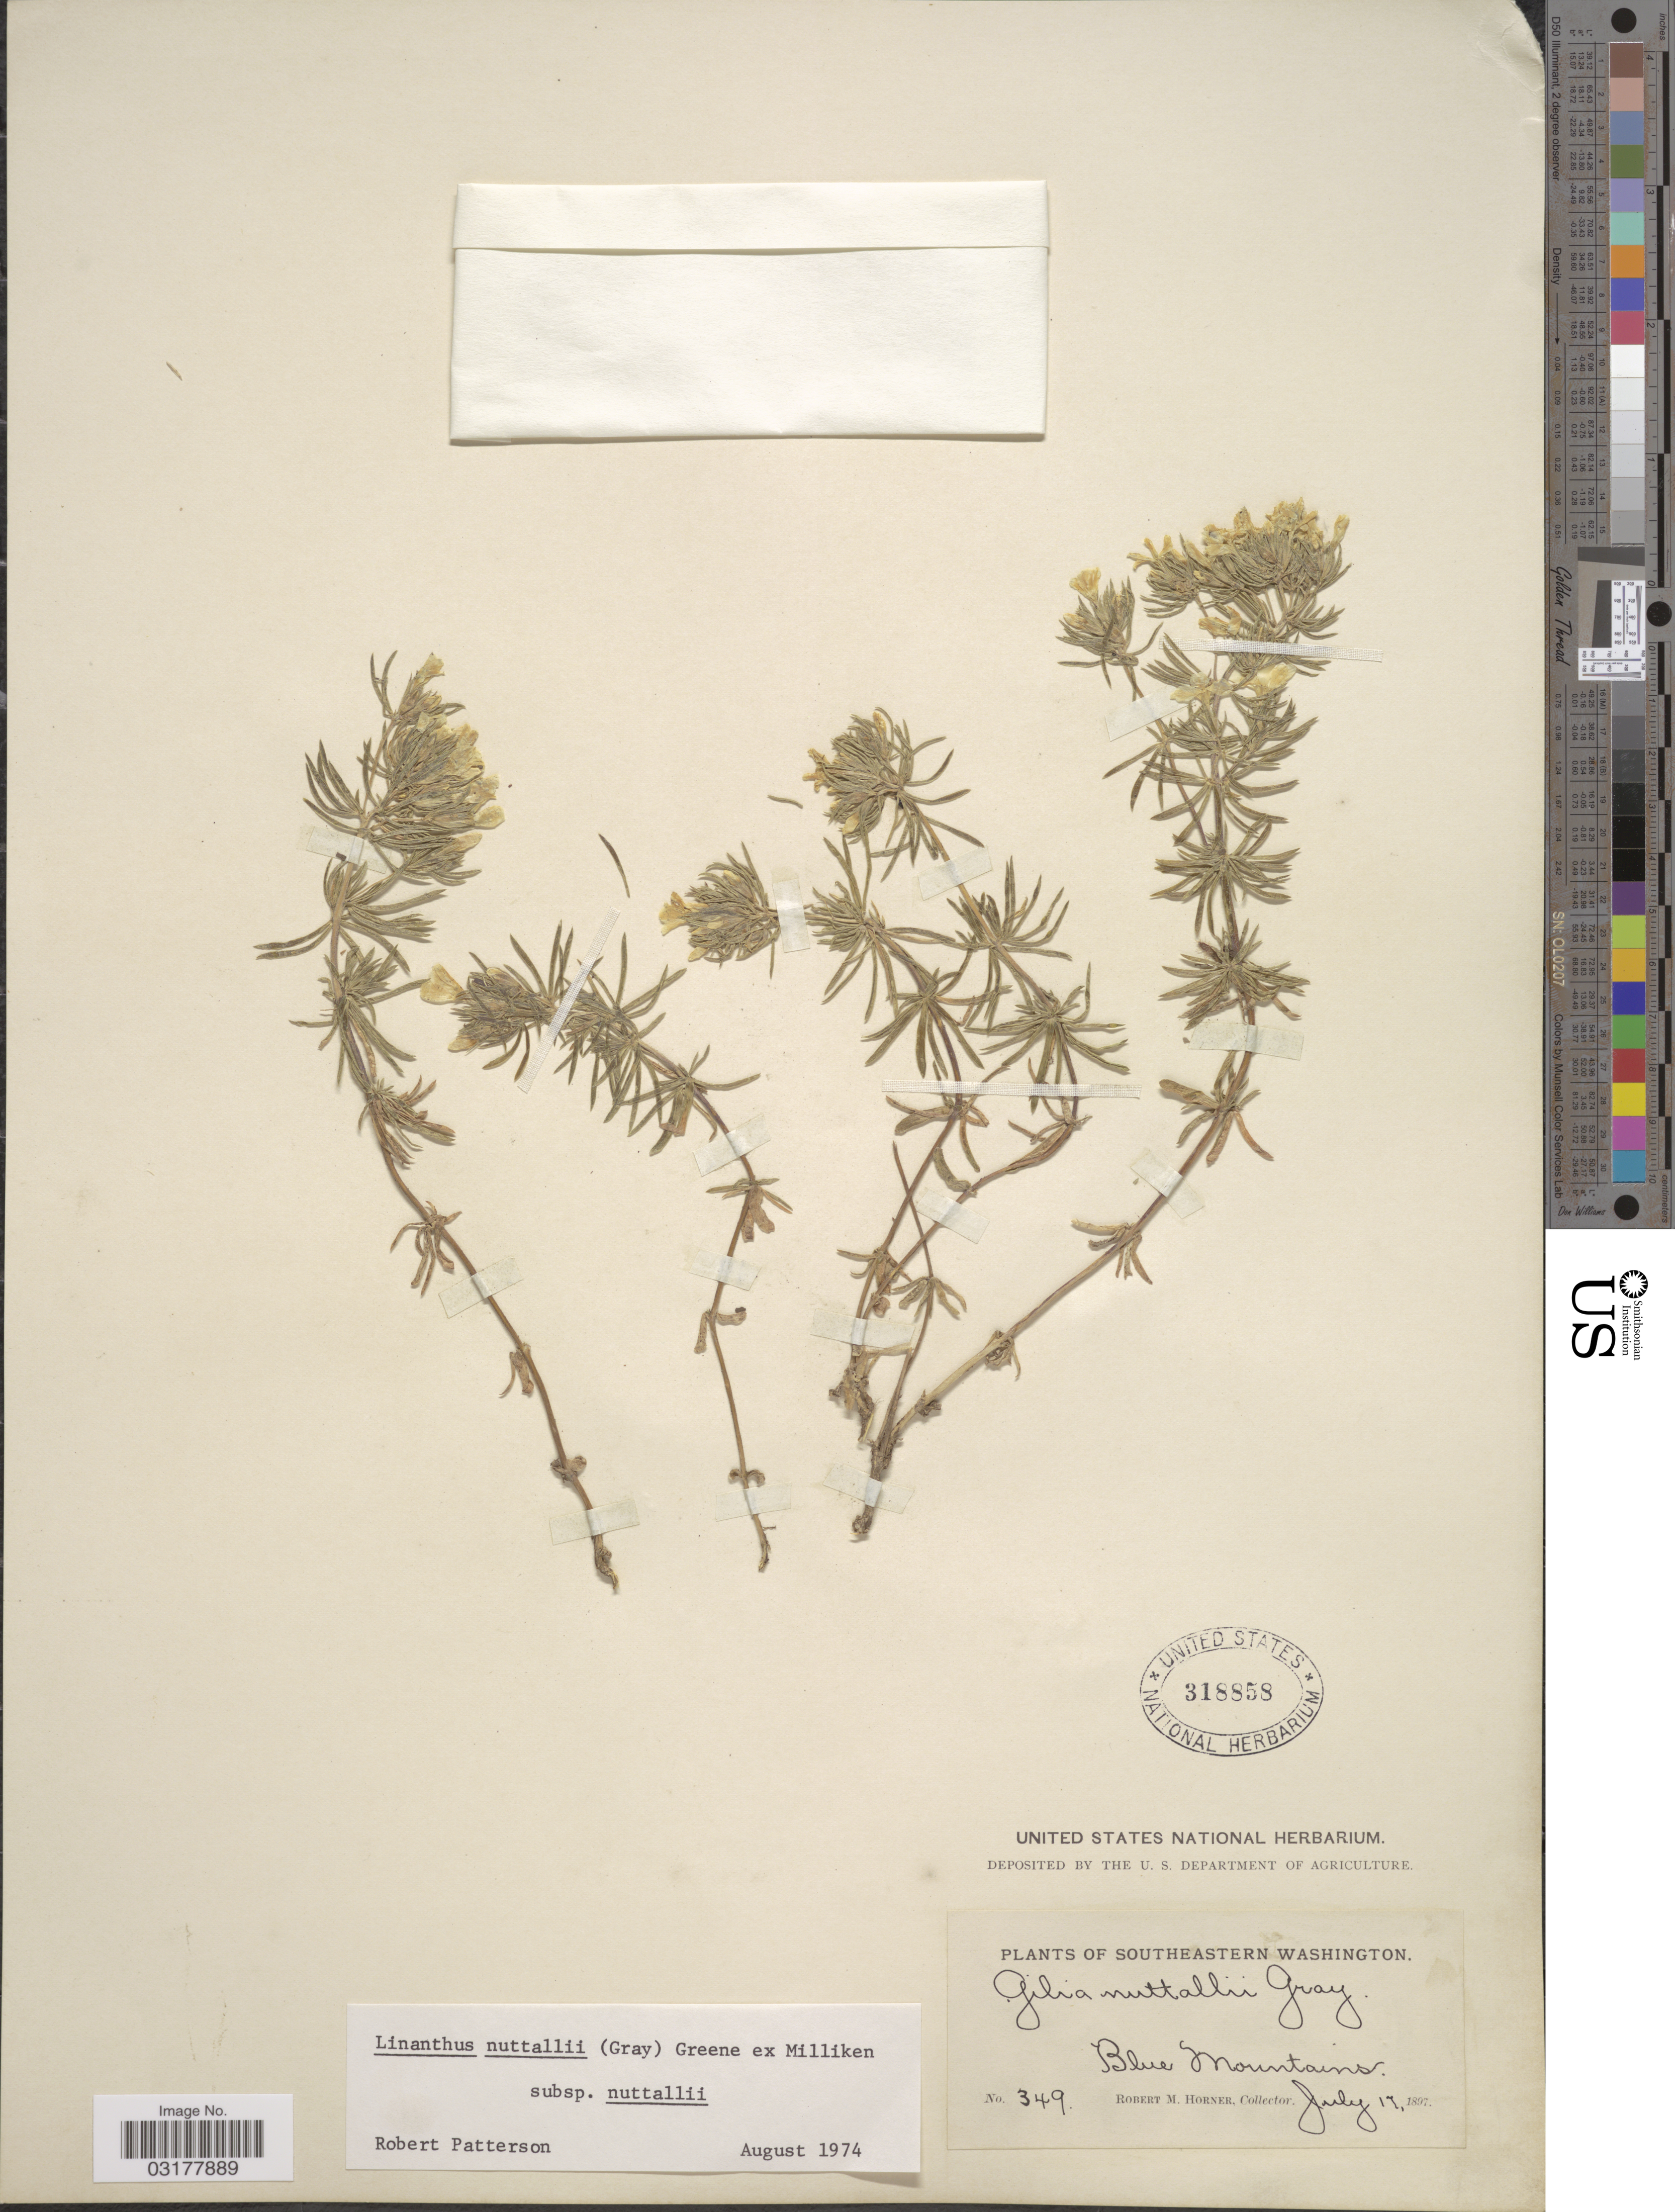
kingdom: Plantae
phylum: Tracheophyta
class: Magnoliopsida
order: Ericales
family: Polemoniaceae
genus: Leptosiphon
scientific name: Leptosiphon nuttallii subsp. nuttallii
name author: (A. Gray) J.M. Porter & L.A. Johnson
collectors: R. Horner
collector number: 349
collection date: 1897-07-17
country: United States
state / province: Washington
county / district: Clallam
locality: Southeastern Washington. Blue Mountains.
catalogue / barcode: US 318858